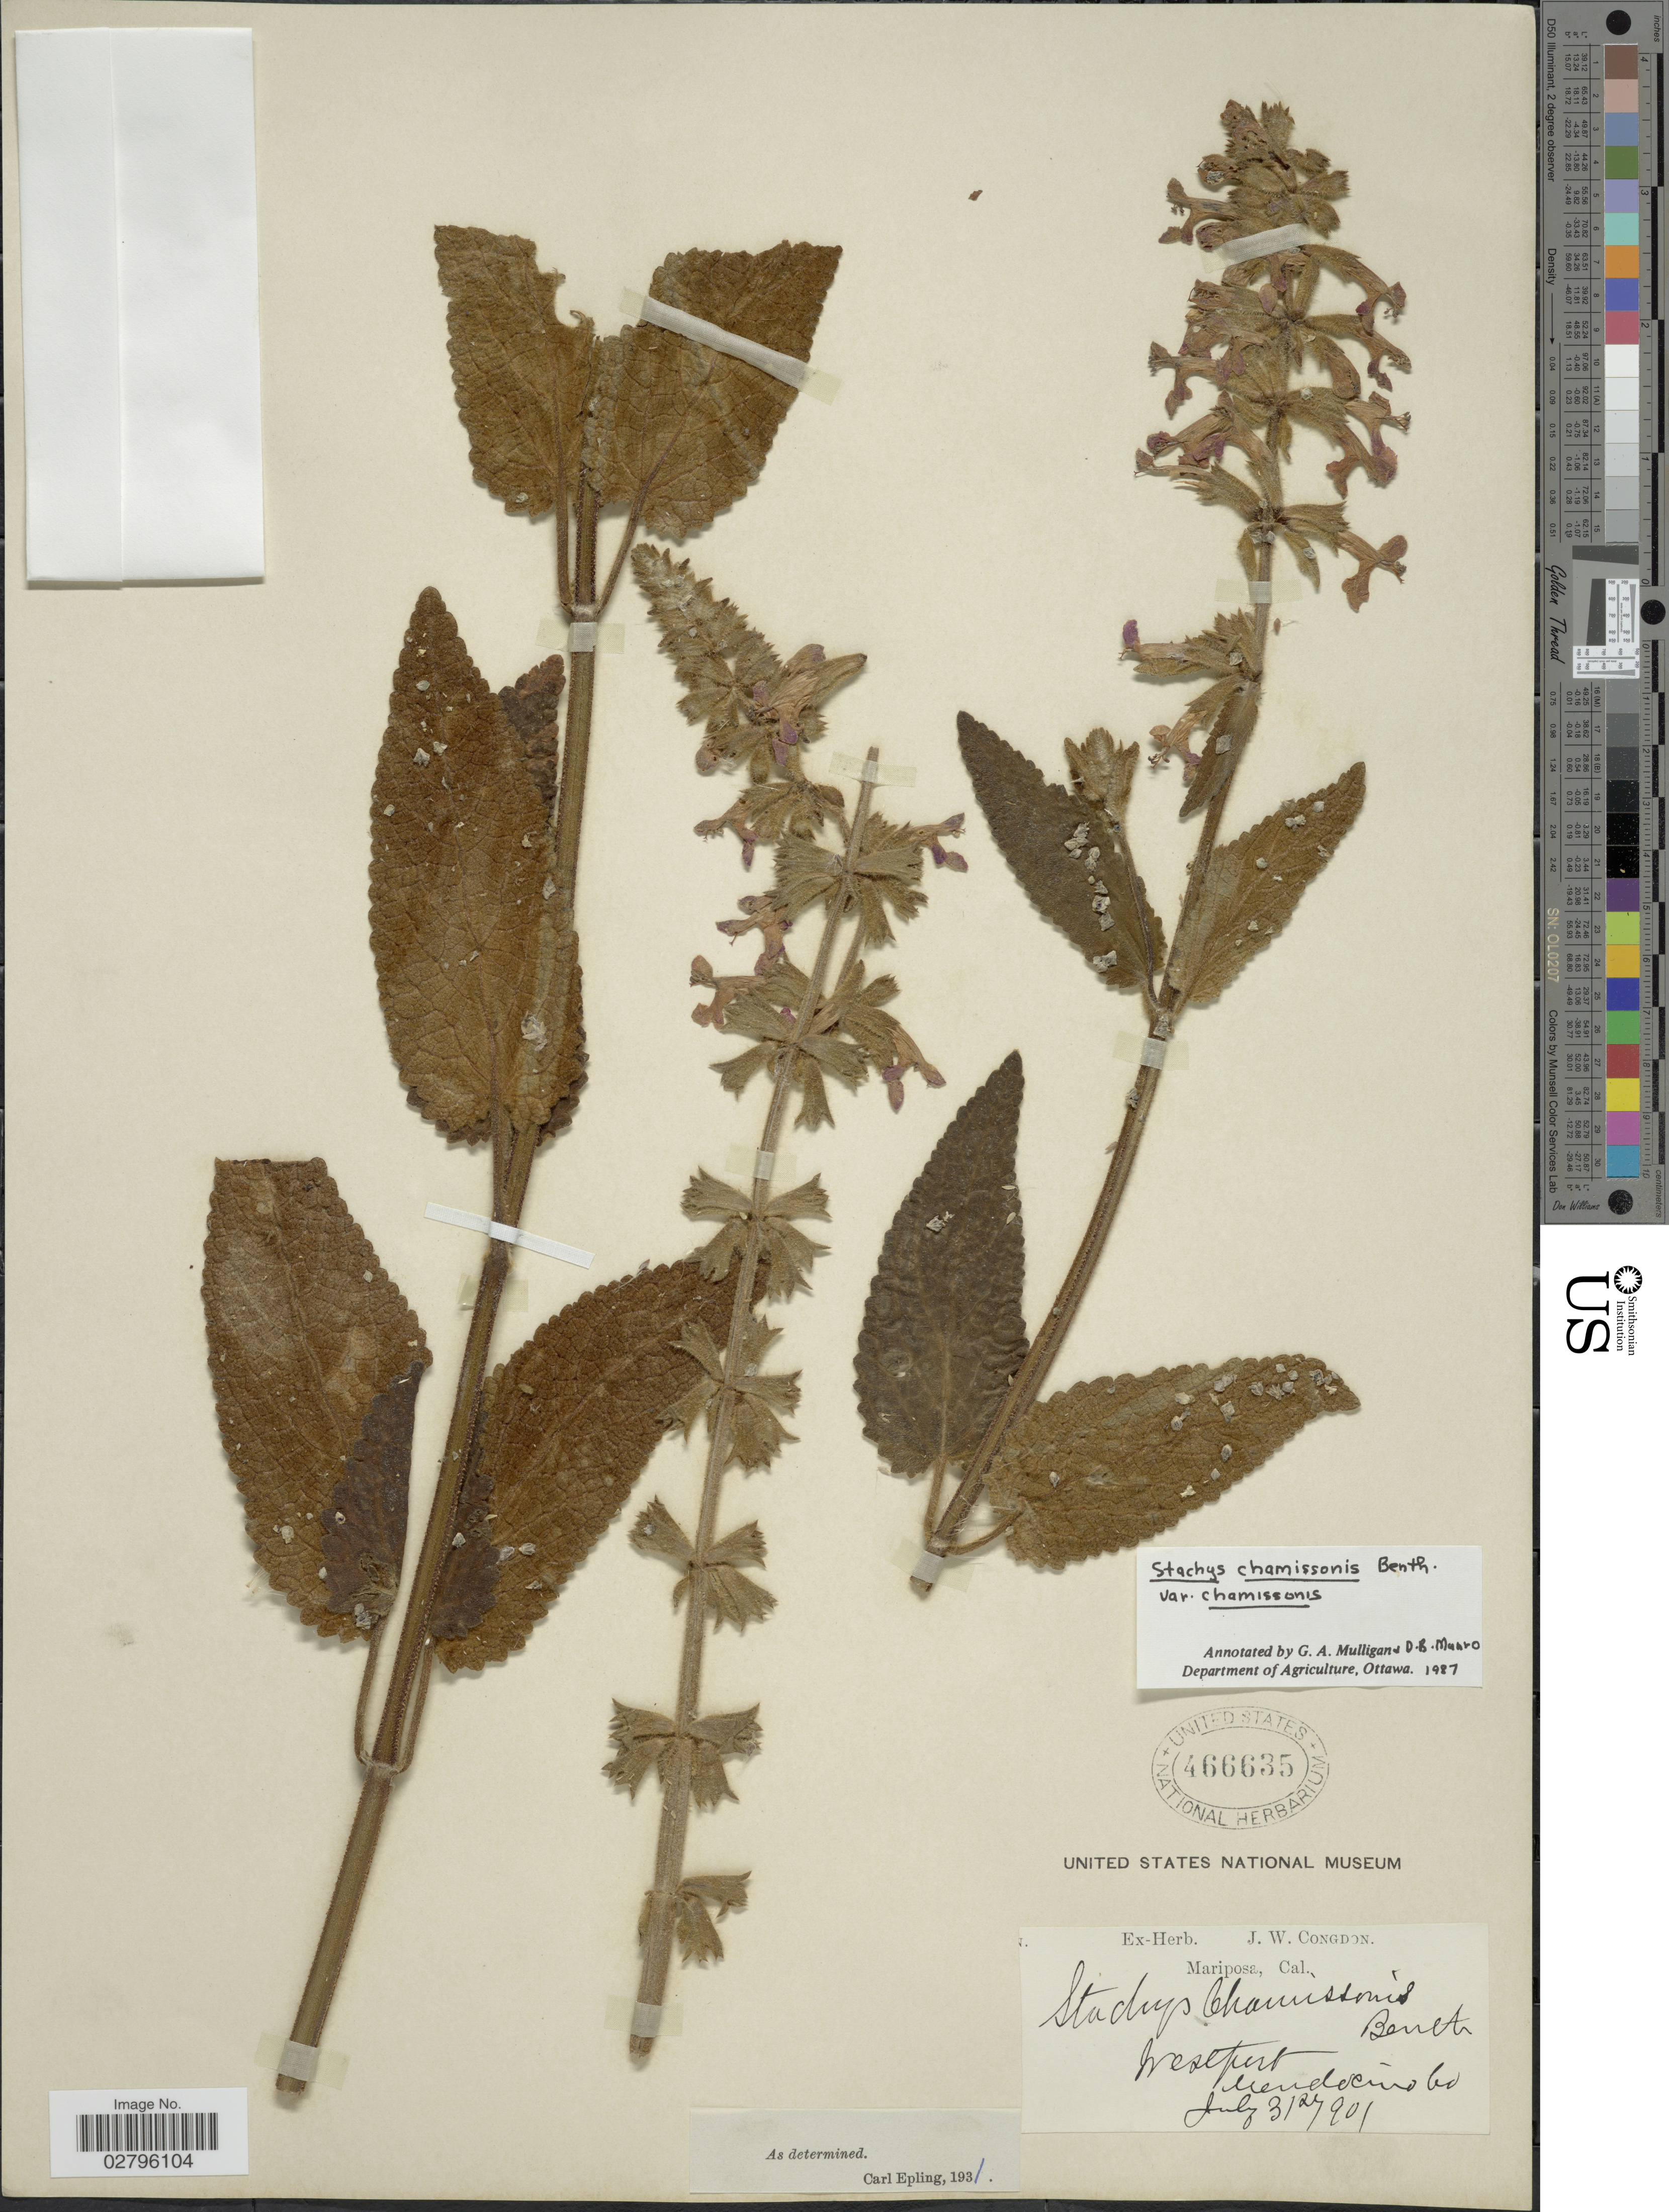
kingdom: Plantae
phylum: Tracheophyta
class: Magnoliopsida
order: Lamiales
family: Lamiaceae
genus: Stachys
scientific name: Stachys chamissonis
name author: Benth.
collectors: ex herb. J. W. Congdon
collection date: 1901-07-31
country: United States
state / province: California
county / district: Mendocino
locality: Westport, Mendocino Co.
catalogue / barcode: US 466635